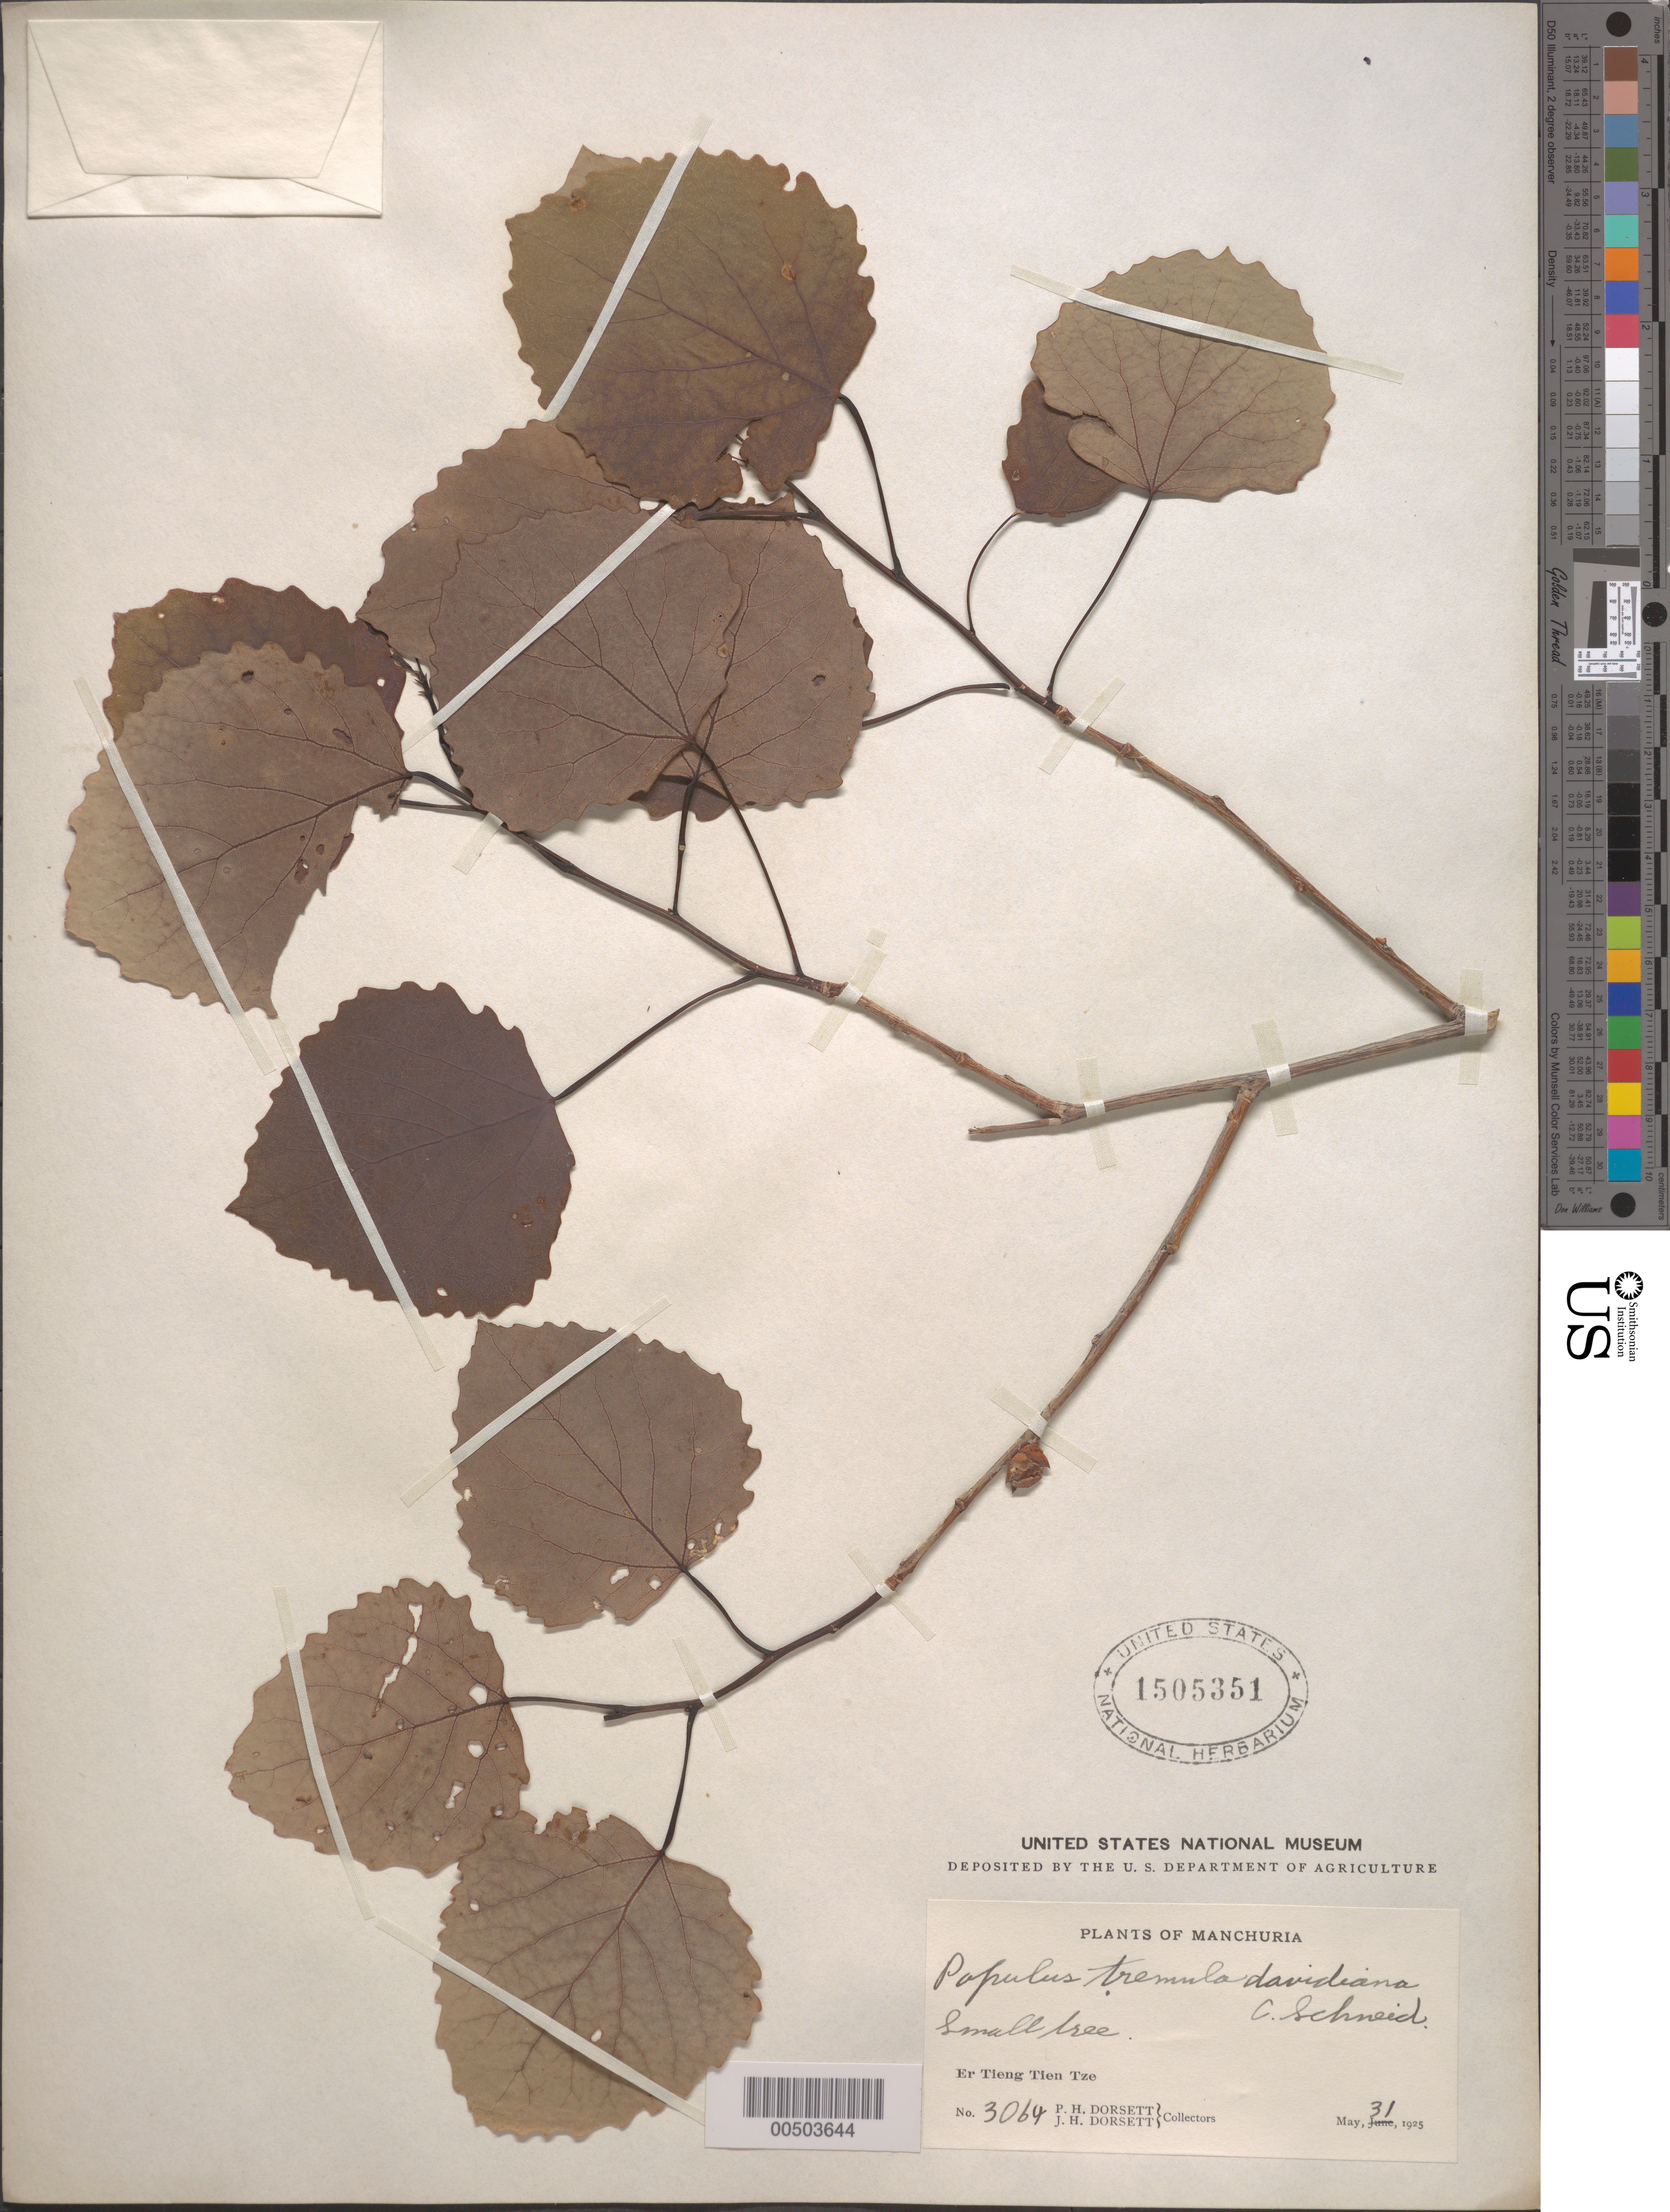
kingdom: Plantae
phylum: Tracheophyta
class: Magnoliopsida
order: Malpighiales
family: Salicaceae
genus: Populus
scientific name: Populus tremula var. davidiana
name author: (Dode) C.K. Schneid.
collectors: P. H. Dorsett & J. Dorsett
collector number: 3064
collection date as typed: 31 May 1925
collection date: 1925-05-31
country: China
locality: Er Tieng Tien Tze; Manchuria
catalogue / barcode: US 1505351